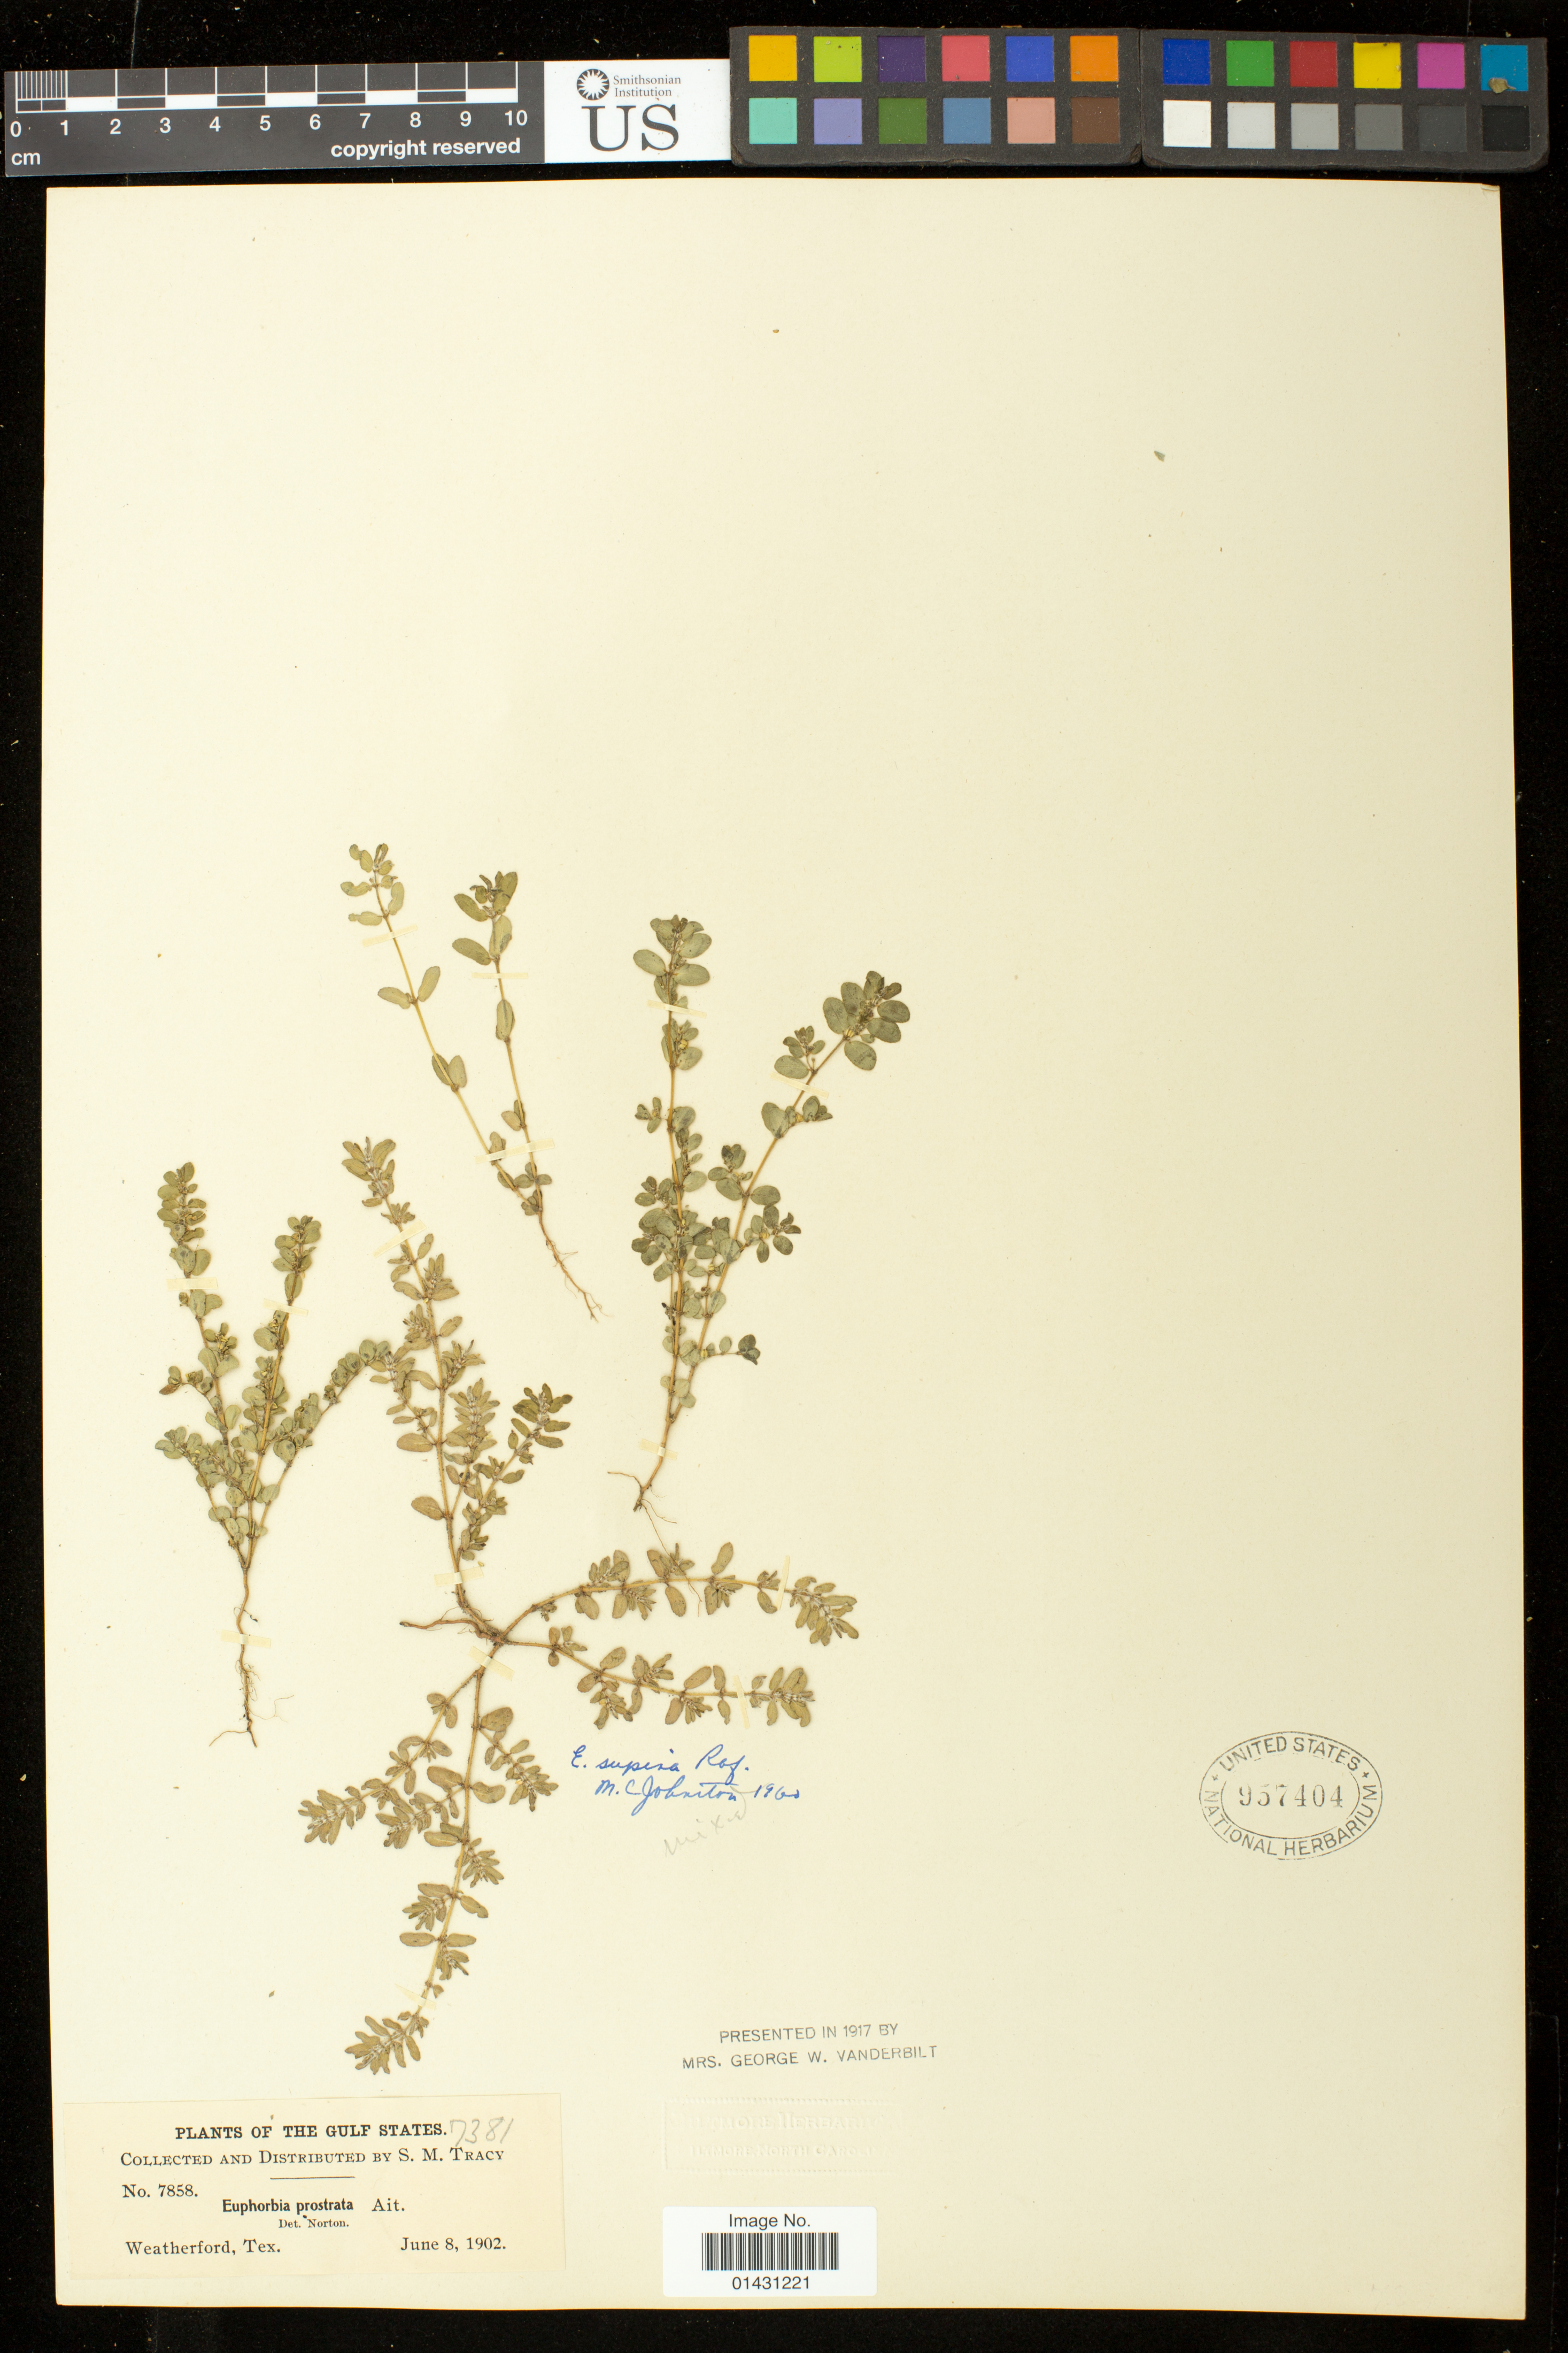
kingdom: Plantae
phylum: Tracheophyta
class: Magnoliopsida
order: Malpighiales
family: Euphorbiaceae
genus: Euphorbia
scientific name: Euphorbia prostrata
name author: Aiton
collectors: S. M. Tracy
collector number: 7858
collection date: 1902-06-08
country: United States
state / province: Texas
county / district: Parker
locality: Weatherford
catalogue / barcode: US 957404